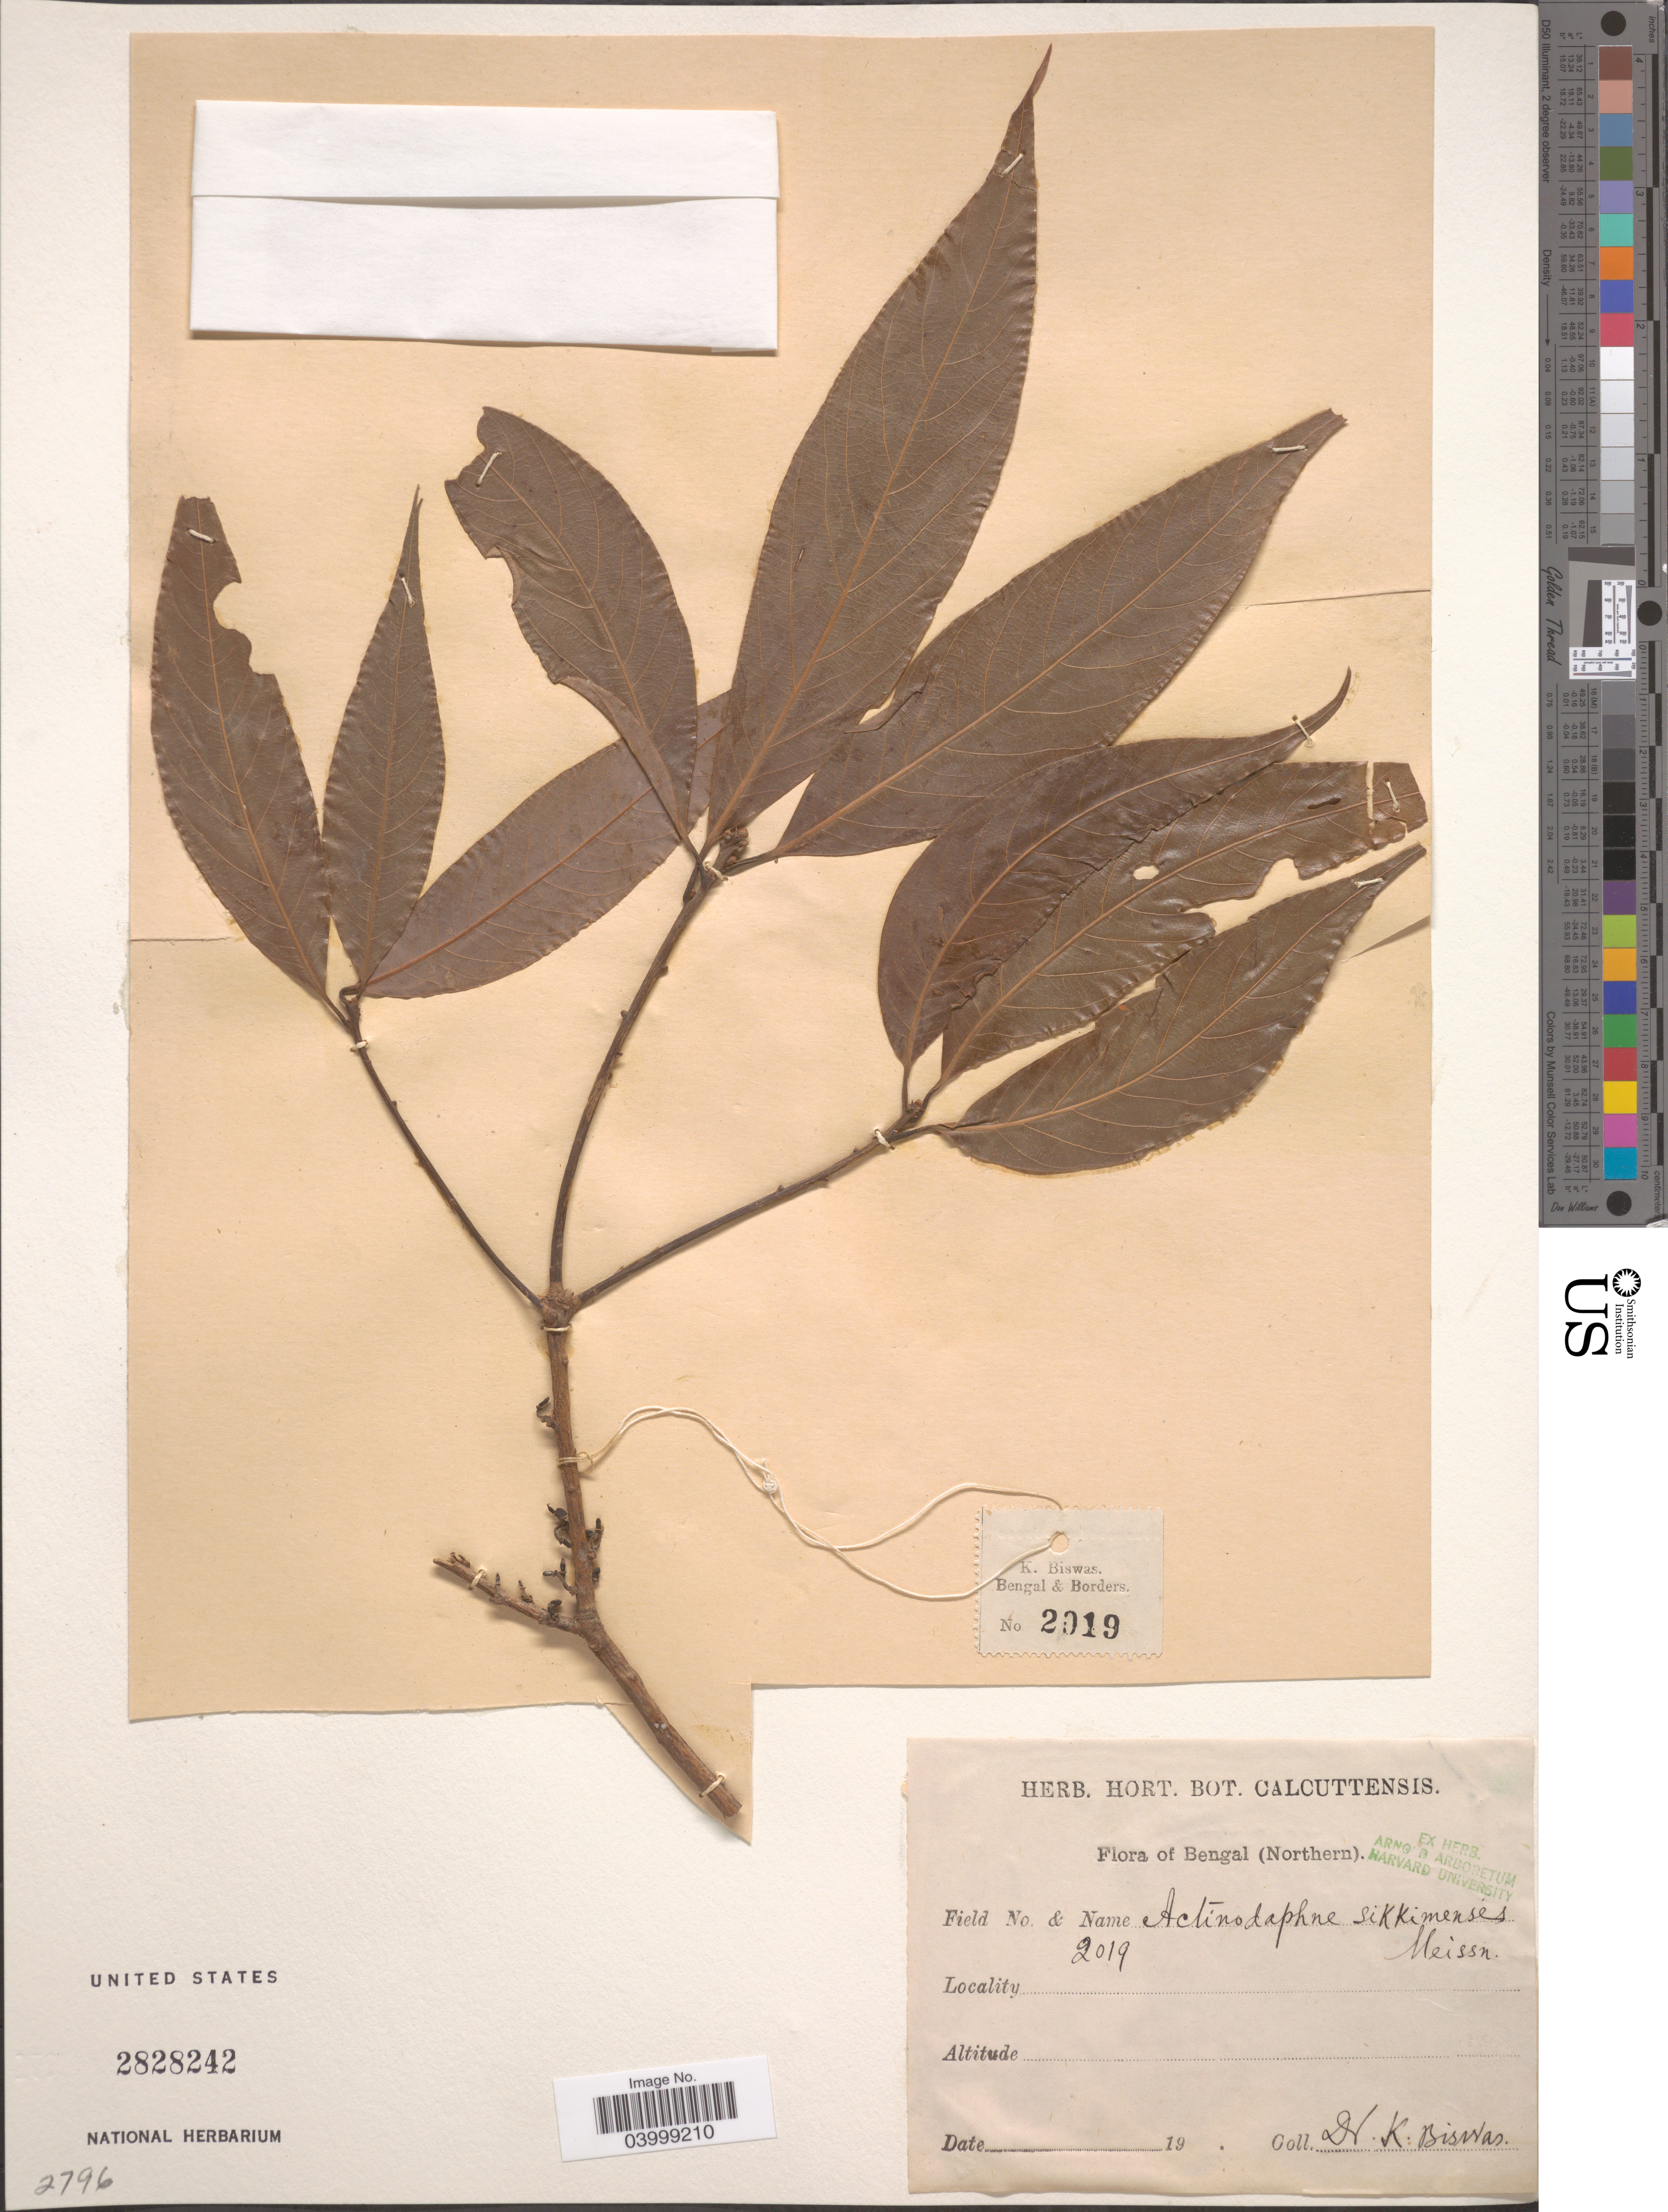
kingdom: Plantae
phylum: Tracheophyta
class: Magnoliopsida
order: Laurales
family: Lauraceae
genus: Actinodaphne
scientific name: Actinodaphne sikkimensis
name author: Meisn.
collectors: K. Biswas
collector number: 2019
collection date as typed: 19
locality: Bengal (Northern).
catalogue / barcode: US 2828424